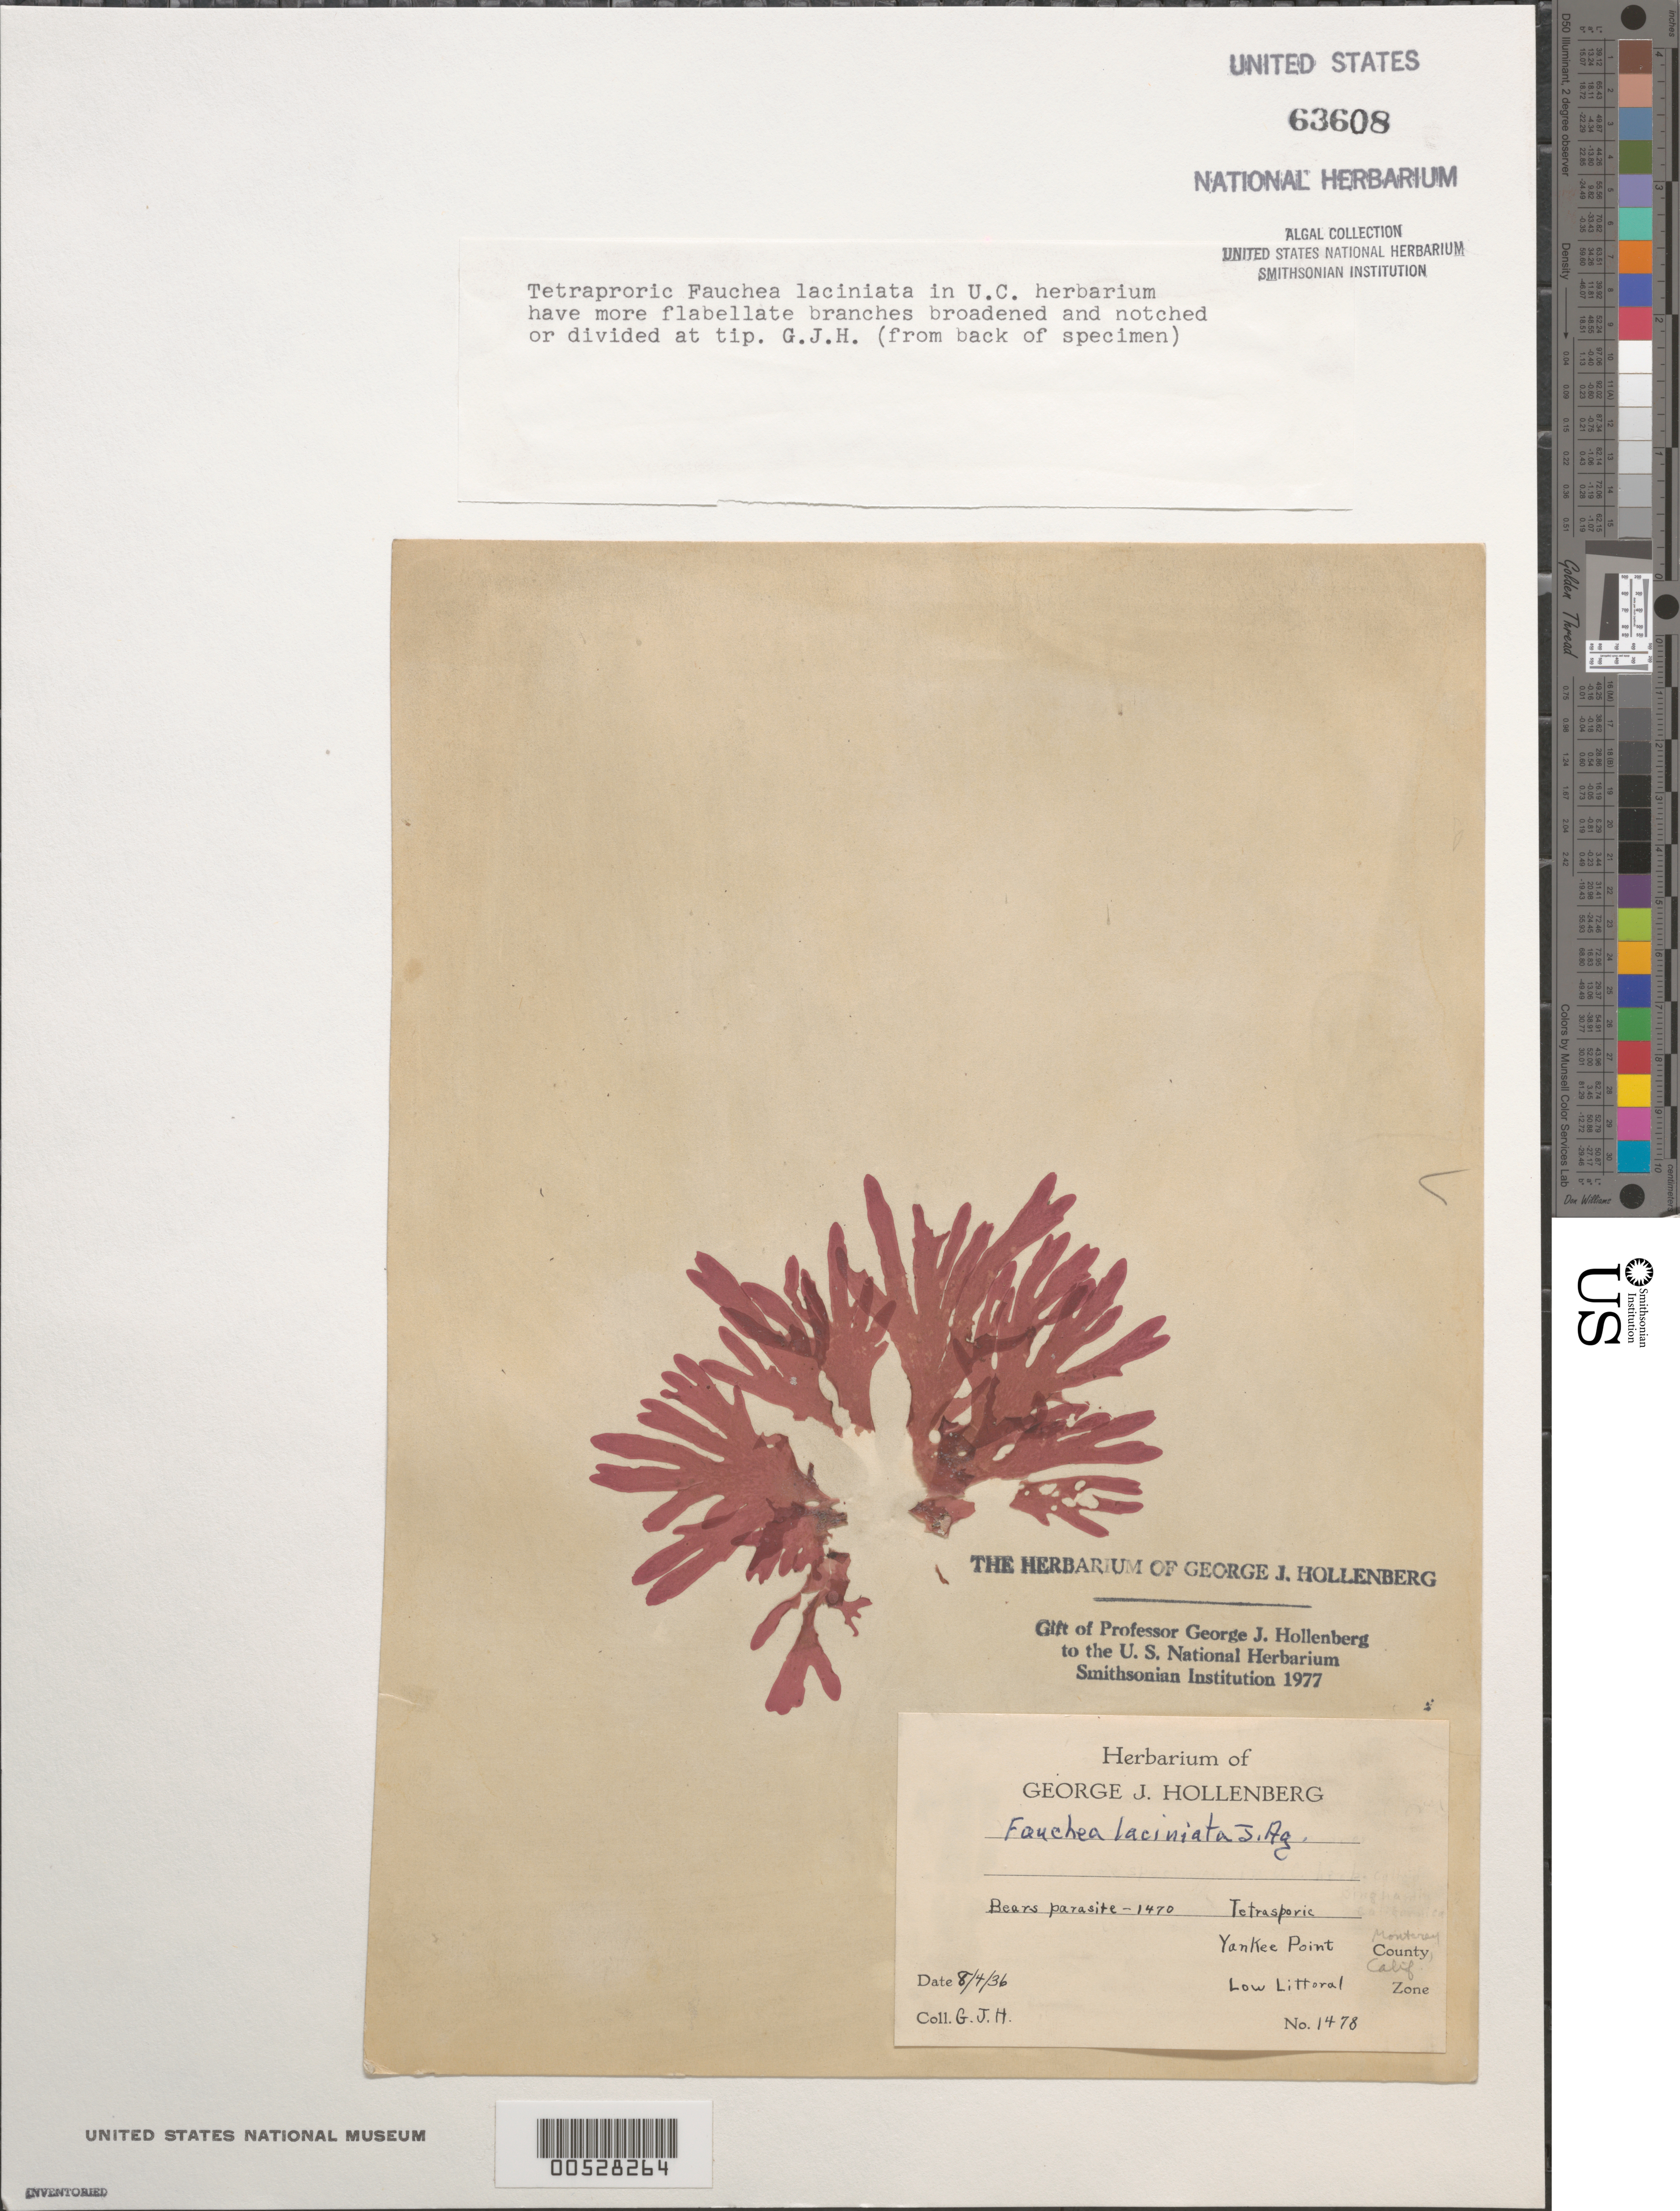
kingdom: Plantae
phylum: Rhodophyta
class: Florideophyceae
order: Rhodymeniales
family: Faucheaceae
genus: Gloiocladia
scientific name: Gloiocladia laciniata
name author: (J. Agardh) Rodríguez-Prieto & N. Sánchez in Rodríguez-Prieto et al.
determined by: Algae name updating Project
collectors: G. Hollenberg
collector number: GJH 1478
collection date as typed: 04 Aug 1936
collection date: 1936-08-04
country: United States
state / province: California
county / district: Monterey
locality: Yankee Point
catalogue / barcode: US 63608